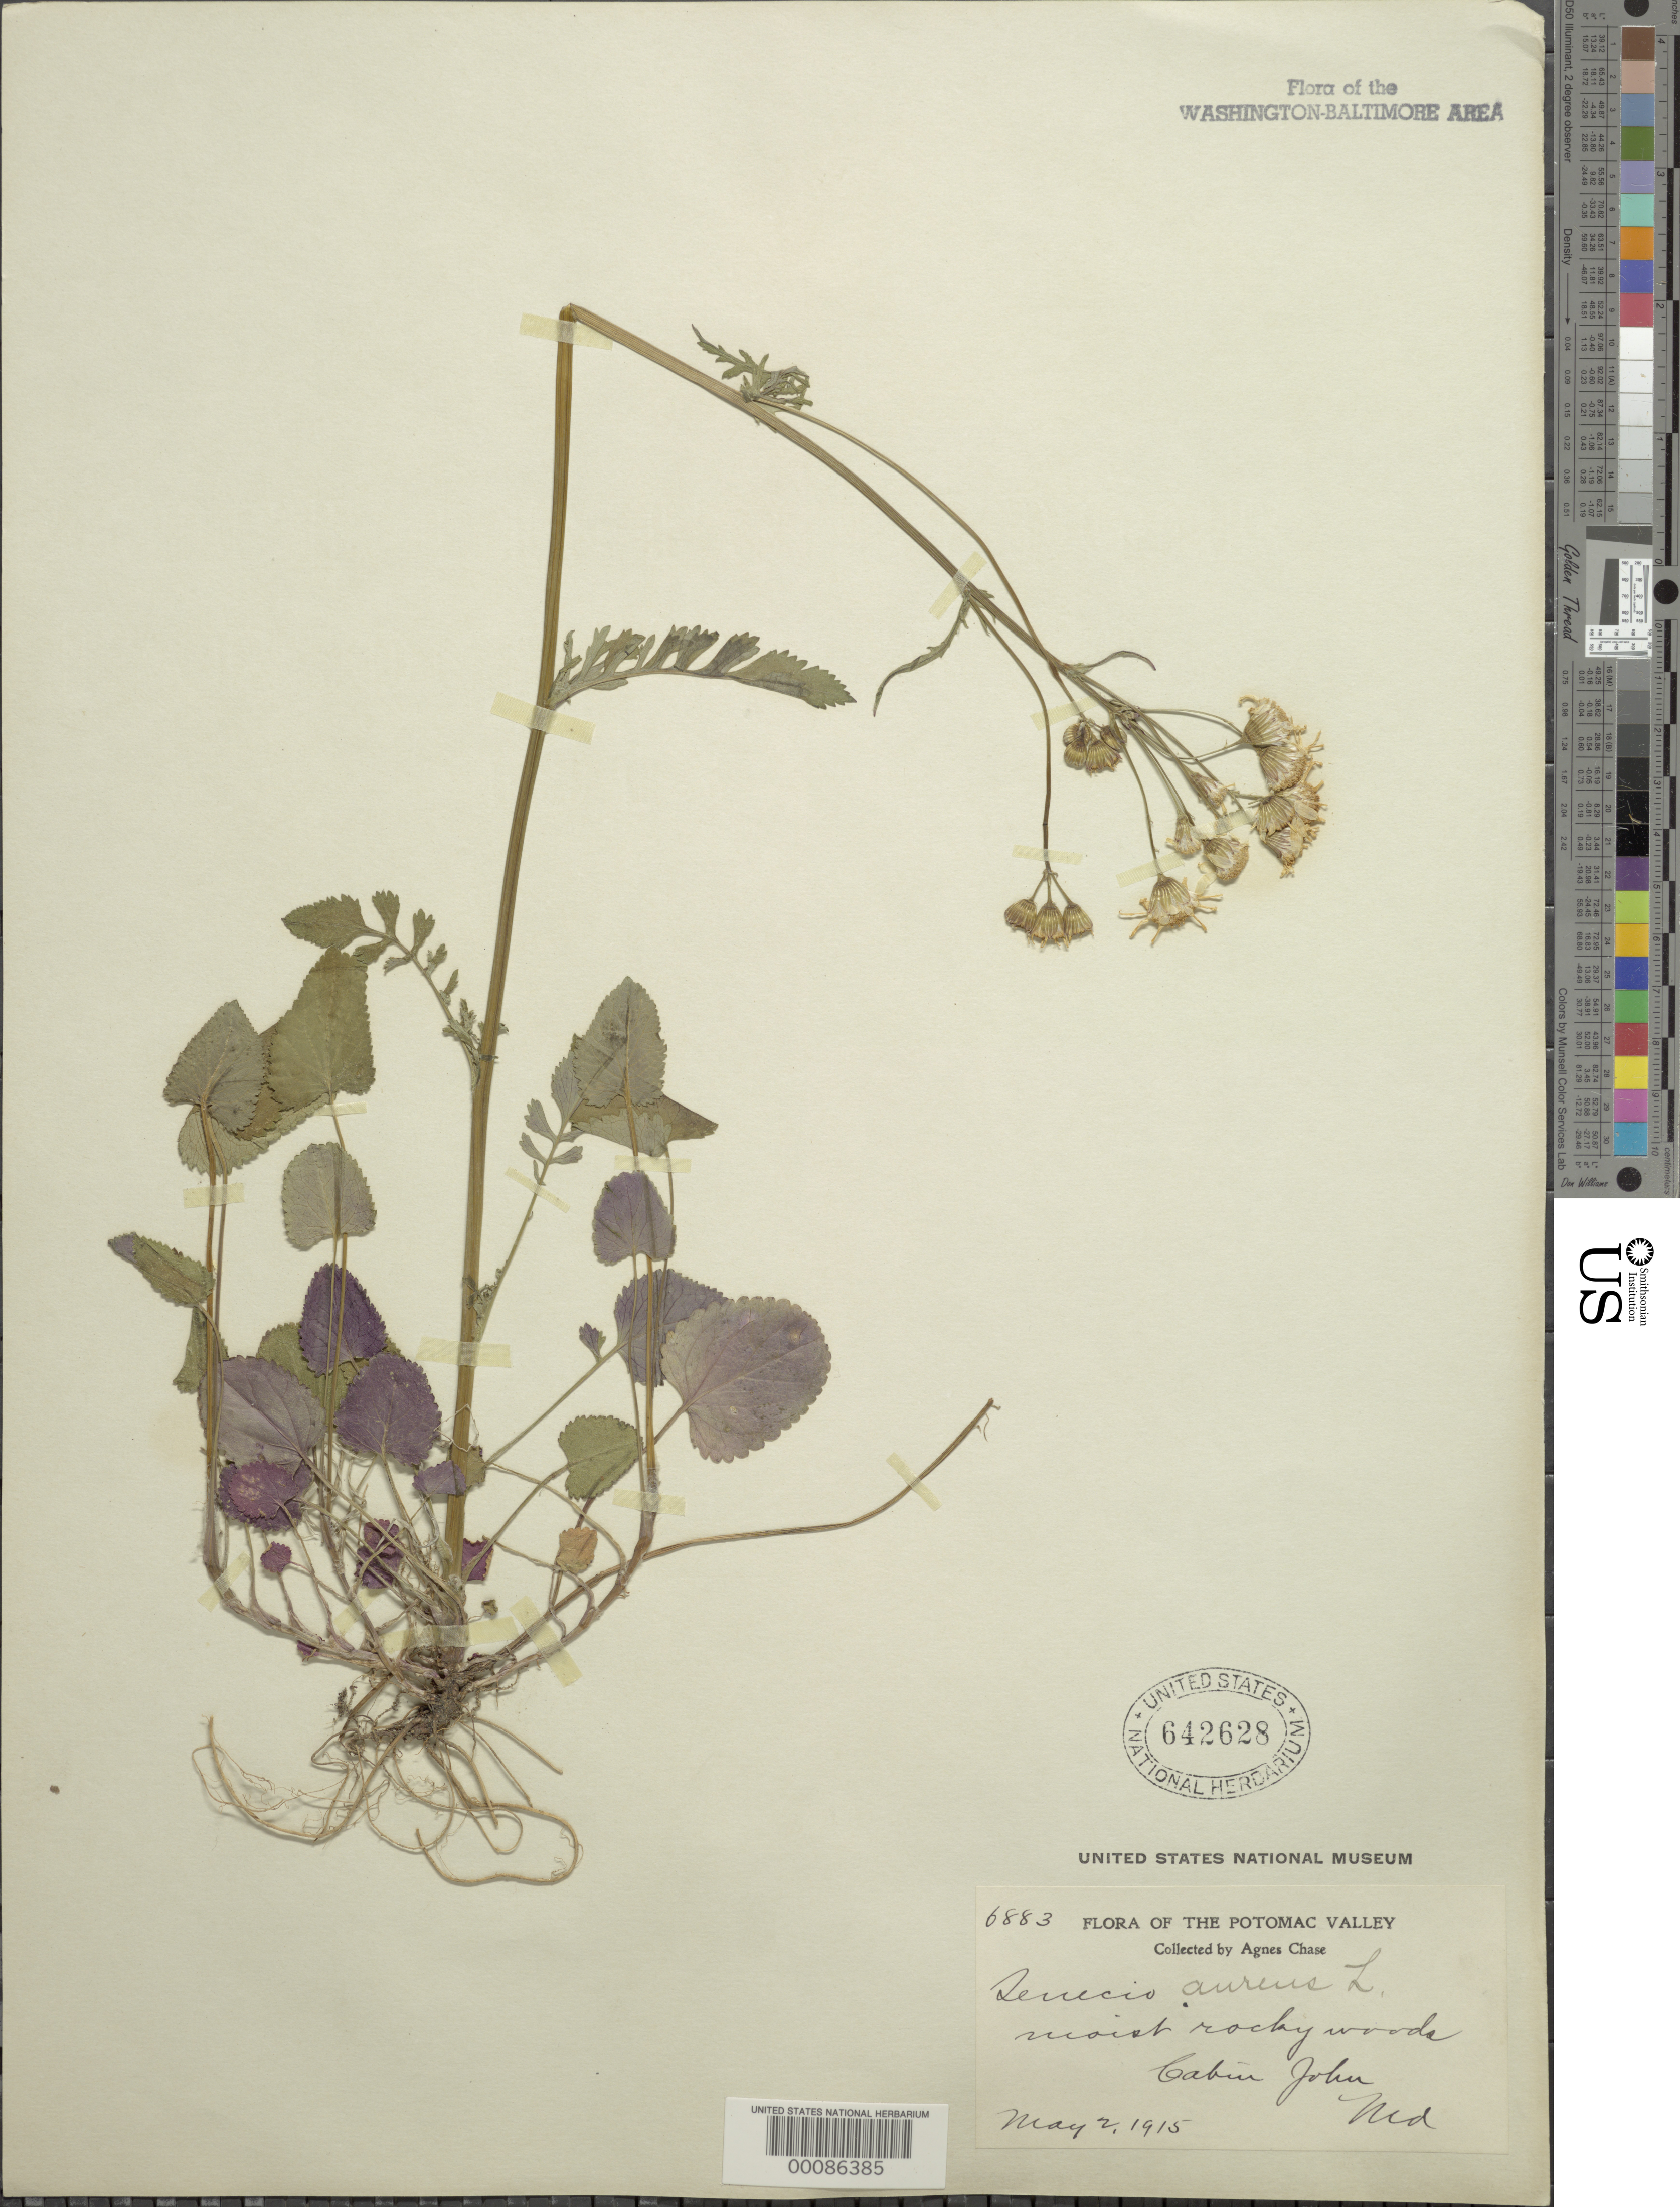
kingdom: Plantae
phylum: Tracheophyta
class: Magnoliopsida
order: Asterales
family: Asteraceae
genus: Packera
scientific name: Packera aurea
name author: (L.) Á. Löve & D. Löve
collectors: A. Chase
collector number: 6883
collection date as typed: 02 May 1915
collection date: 1915-05-02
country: United States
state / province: Maryland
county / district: Montgomery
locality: Cabin John C. & O. Canal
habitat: Moist rocky woods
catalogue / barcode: US 642628